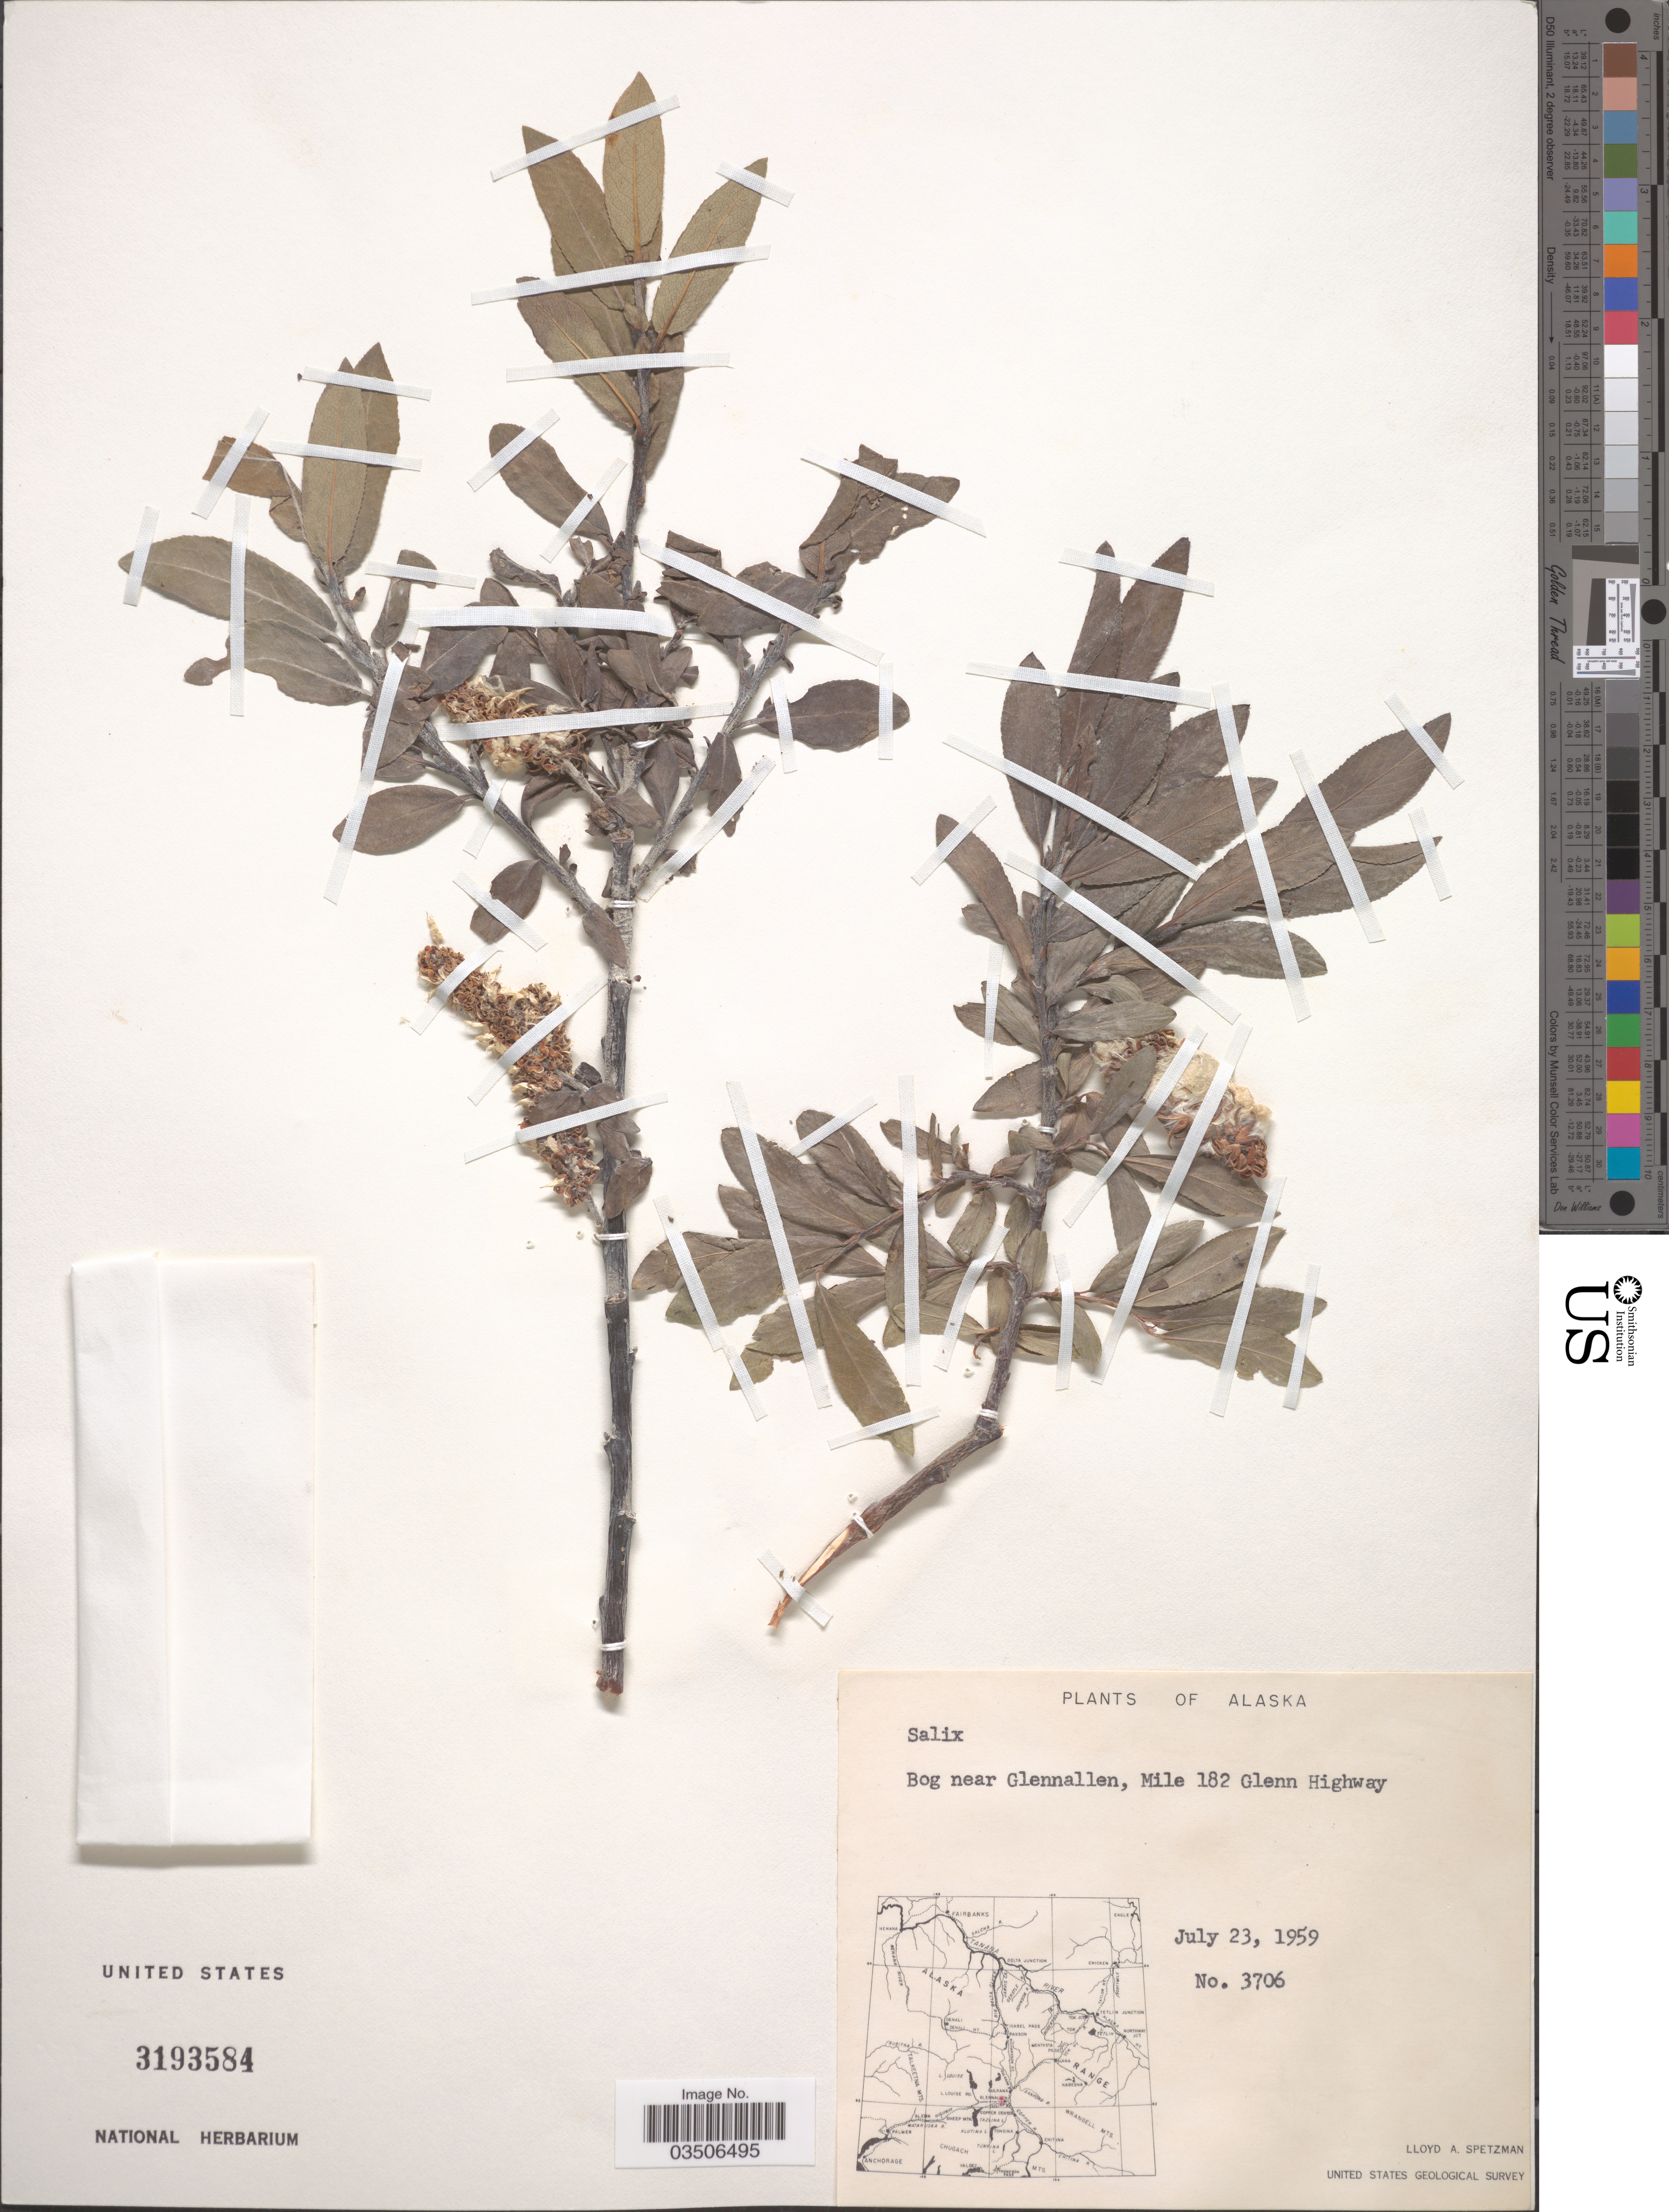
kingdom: Plantae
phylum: Tracheophyta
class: Magnoliopsida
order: Malpighiales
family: Salicaceae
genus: Salix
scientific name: Salix cordata x S. sericea Marshall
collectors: L. Spetzman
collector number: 3706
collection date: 1959-07-23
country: United States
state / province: Alaska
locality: Bog near Glennallen, Mile 182 Glenn Highway.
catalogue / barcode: US 3193584